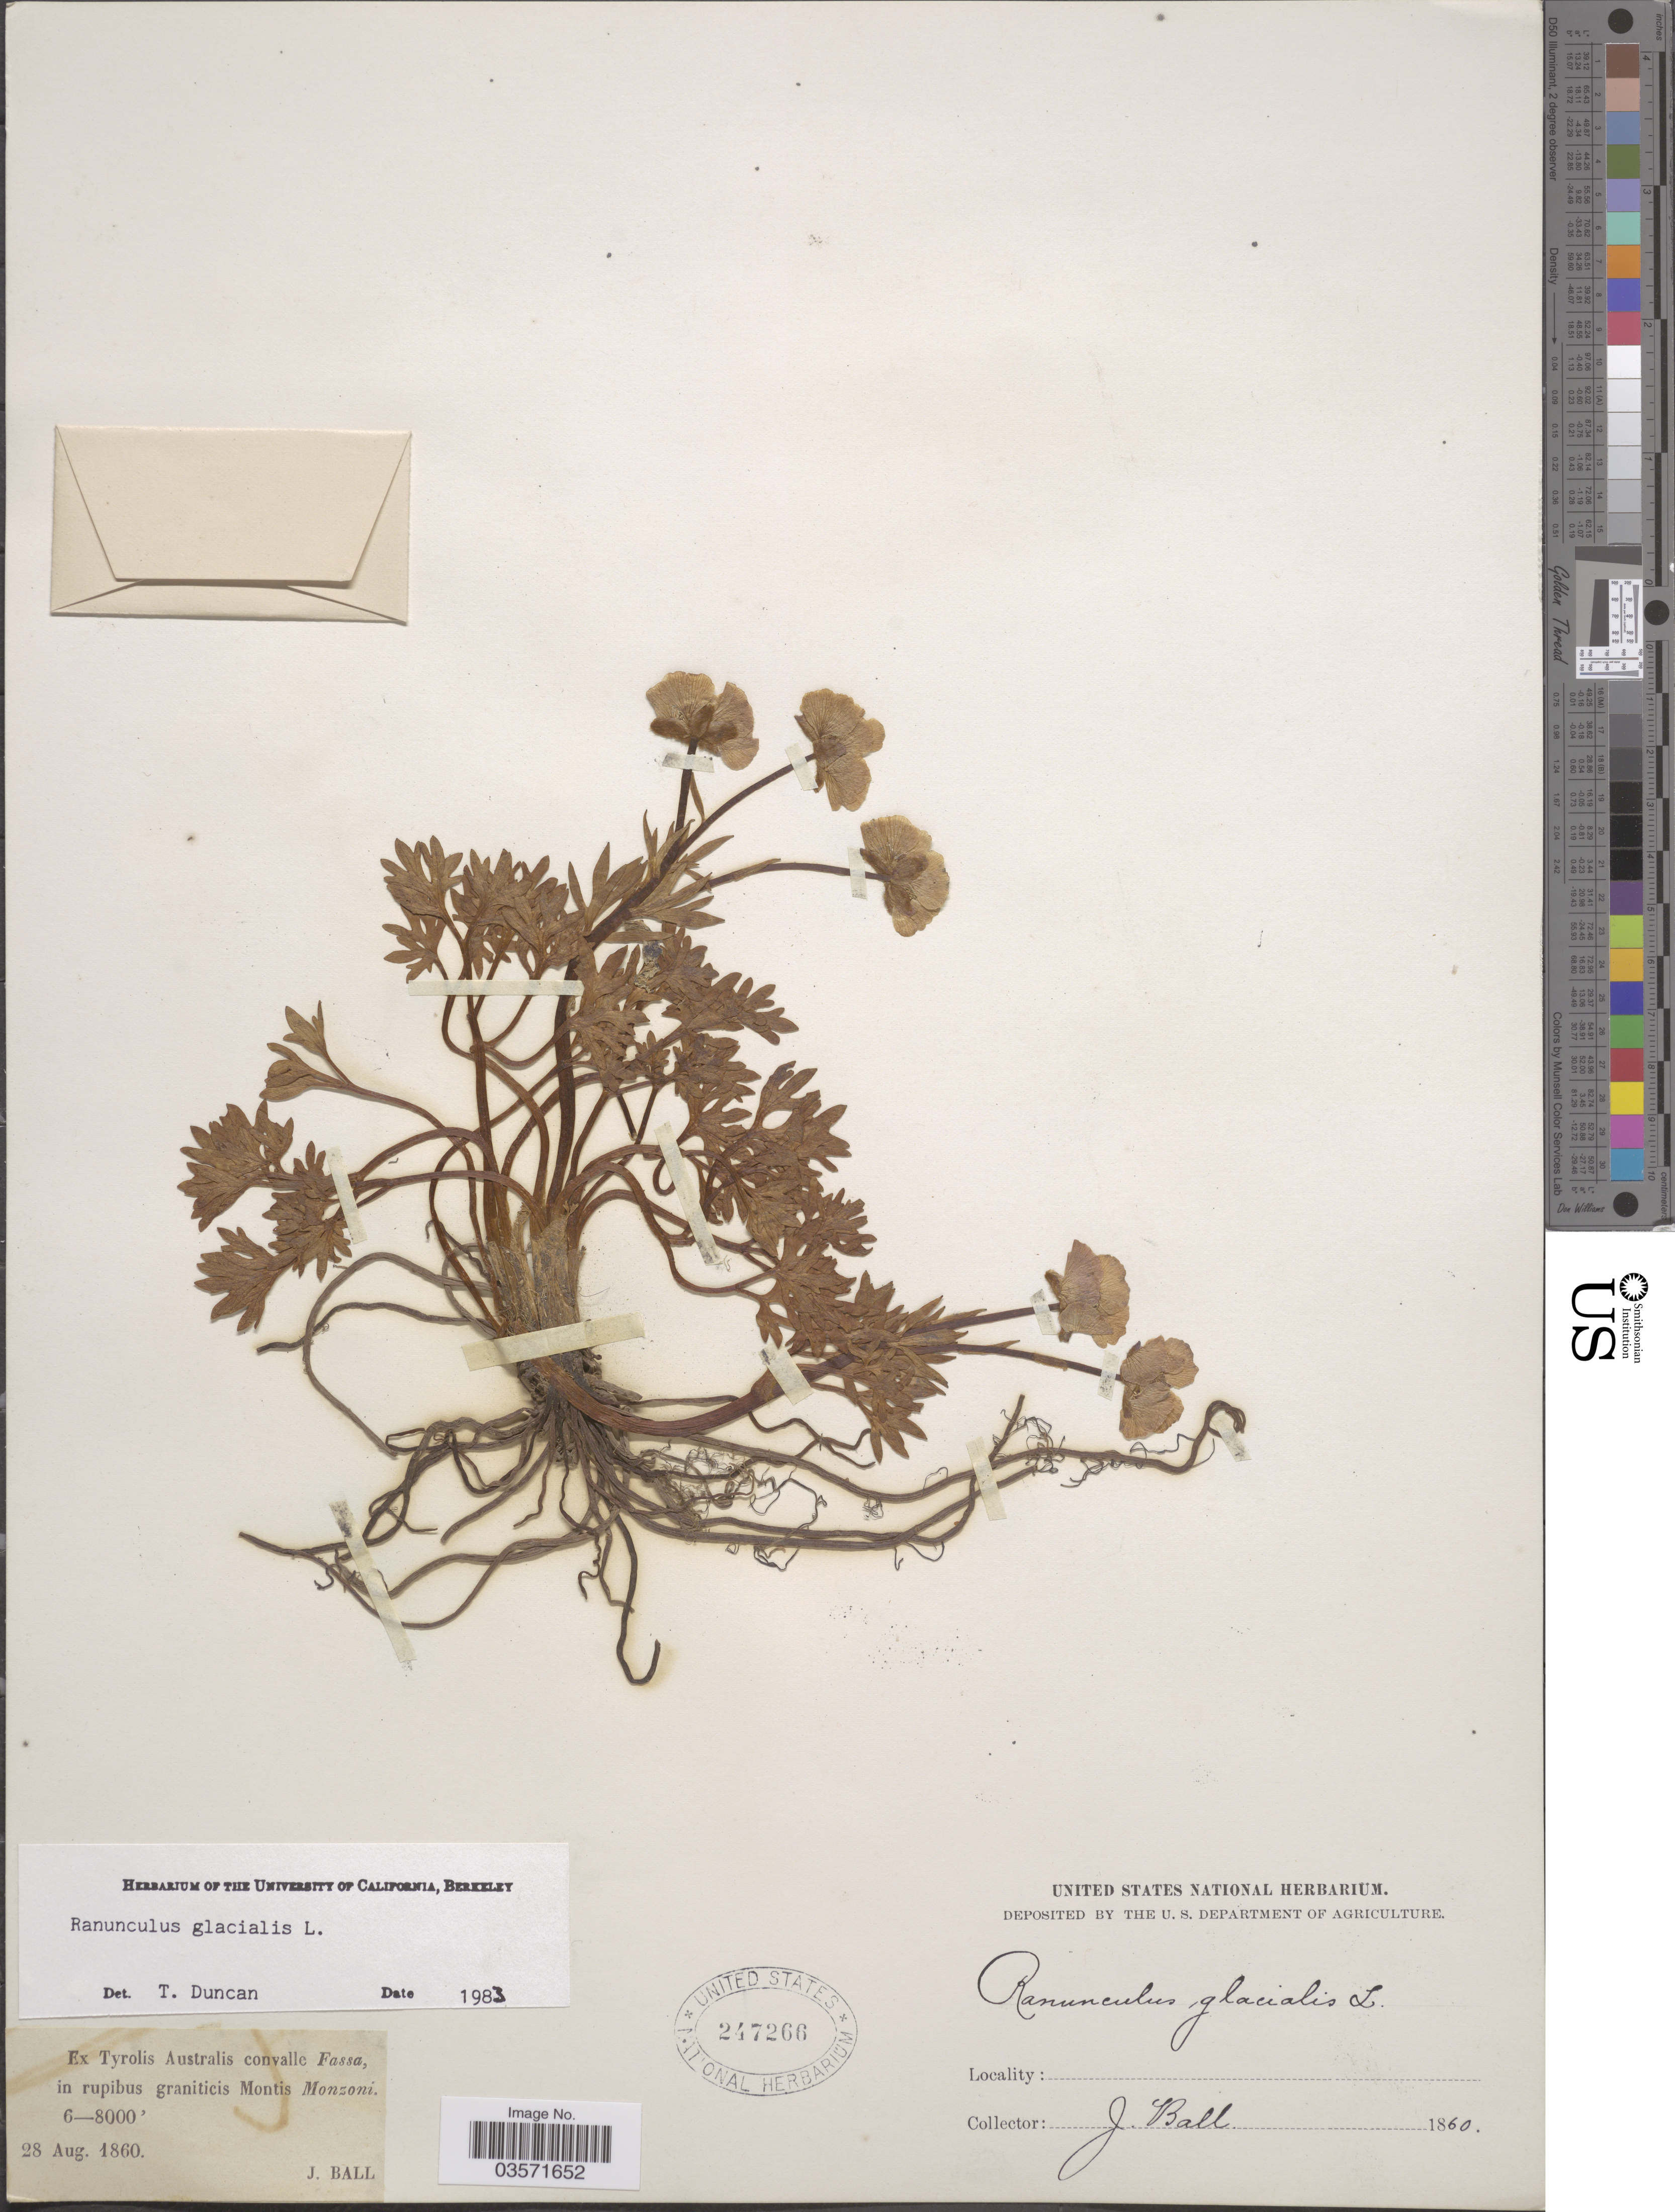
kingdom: Plantae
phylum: Tracheophyta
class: Magnoliopsida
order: Ranunculales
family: Ranunculaceae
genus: Ranunculus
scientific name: Ranunculus glacialis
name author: L.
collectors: J. Ball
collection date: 1860-08-28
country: Italy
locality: Ex Tyrolis Australis convalle Fassa, in rupibus graniticis Montis Monzoni.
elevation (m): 1829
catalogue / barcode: US 247266